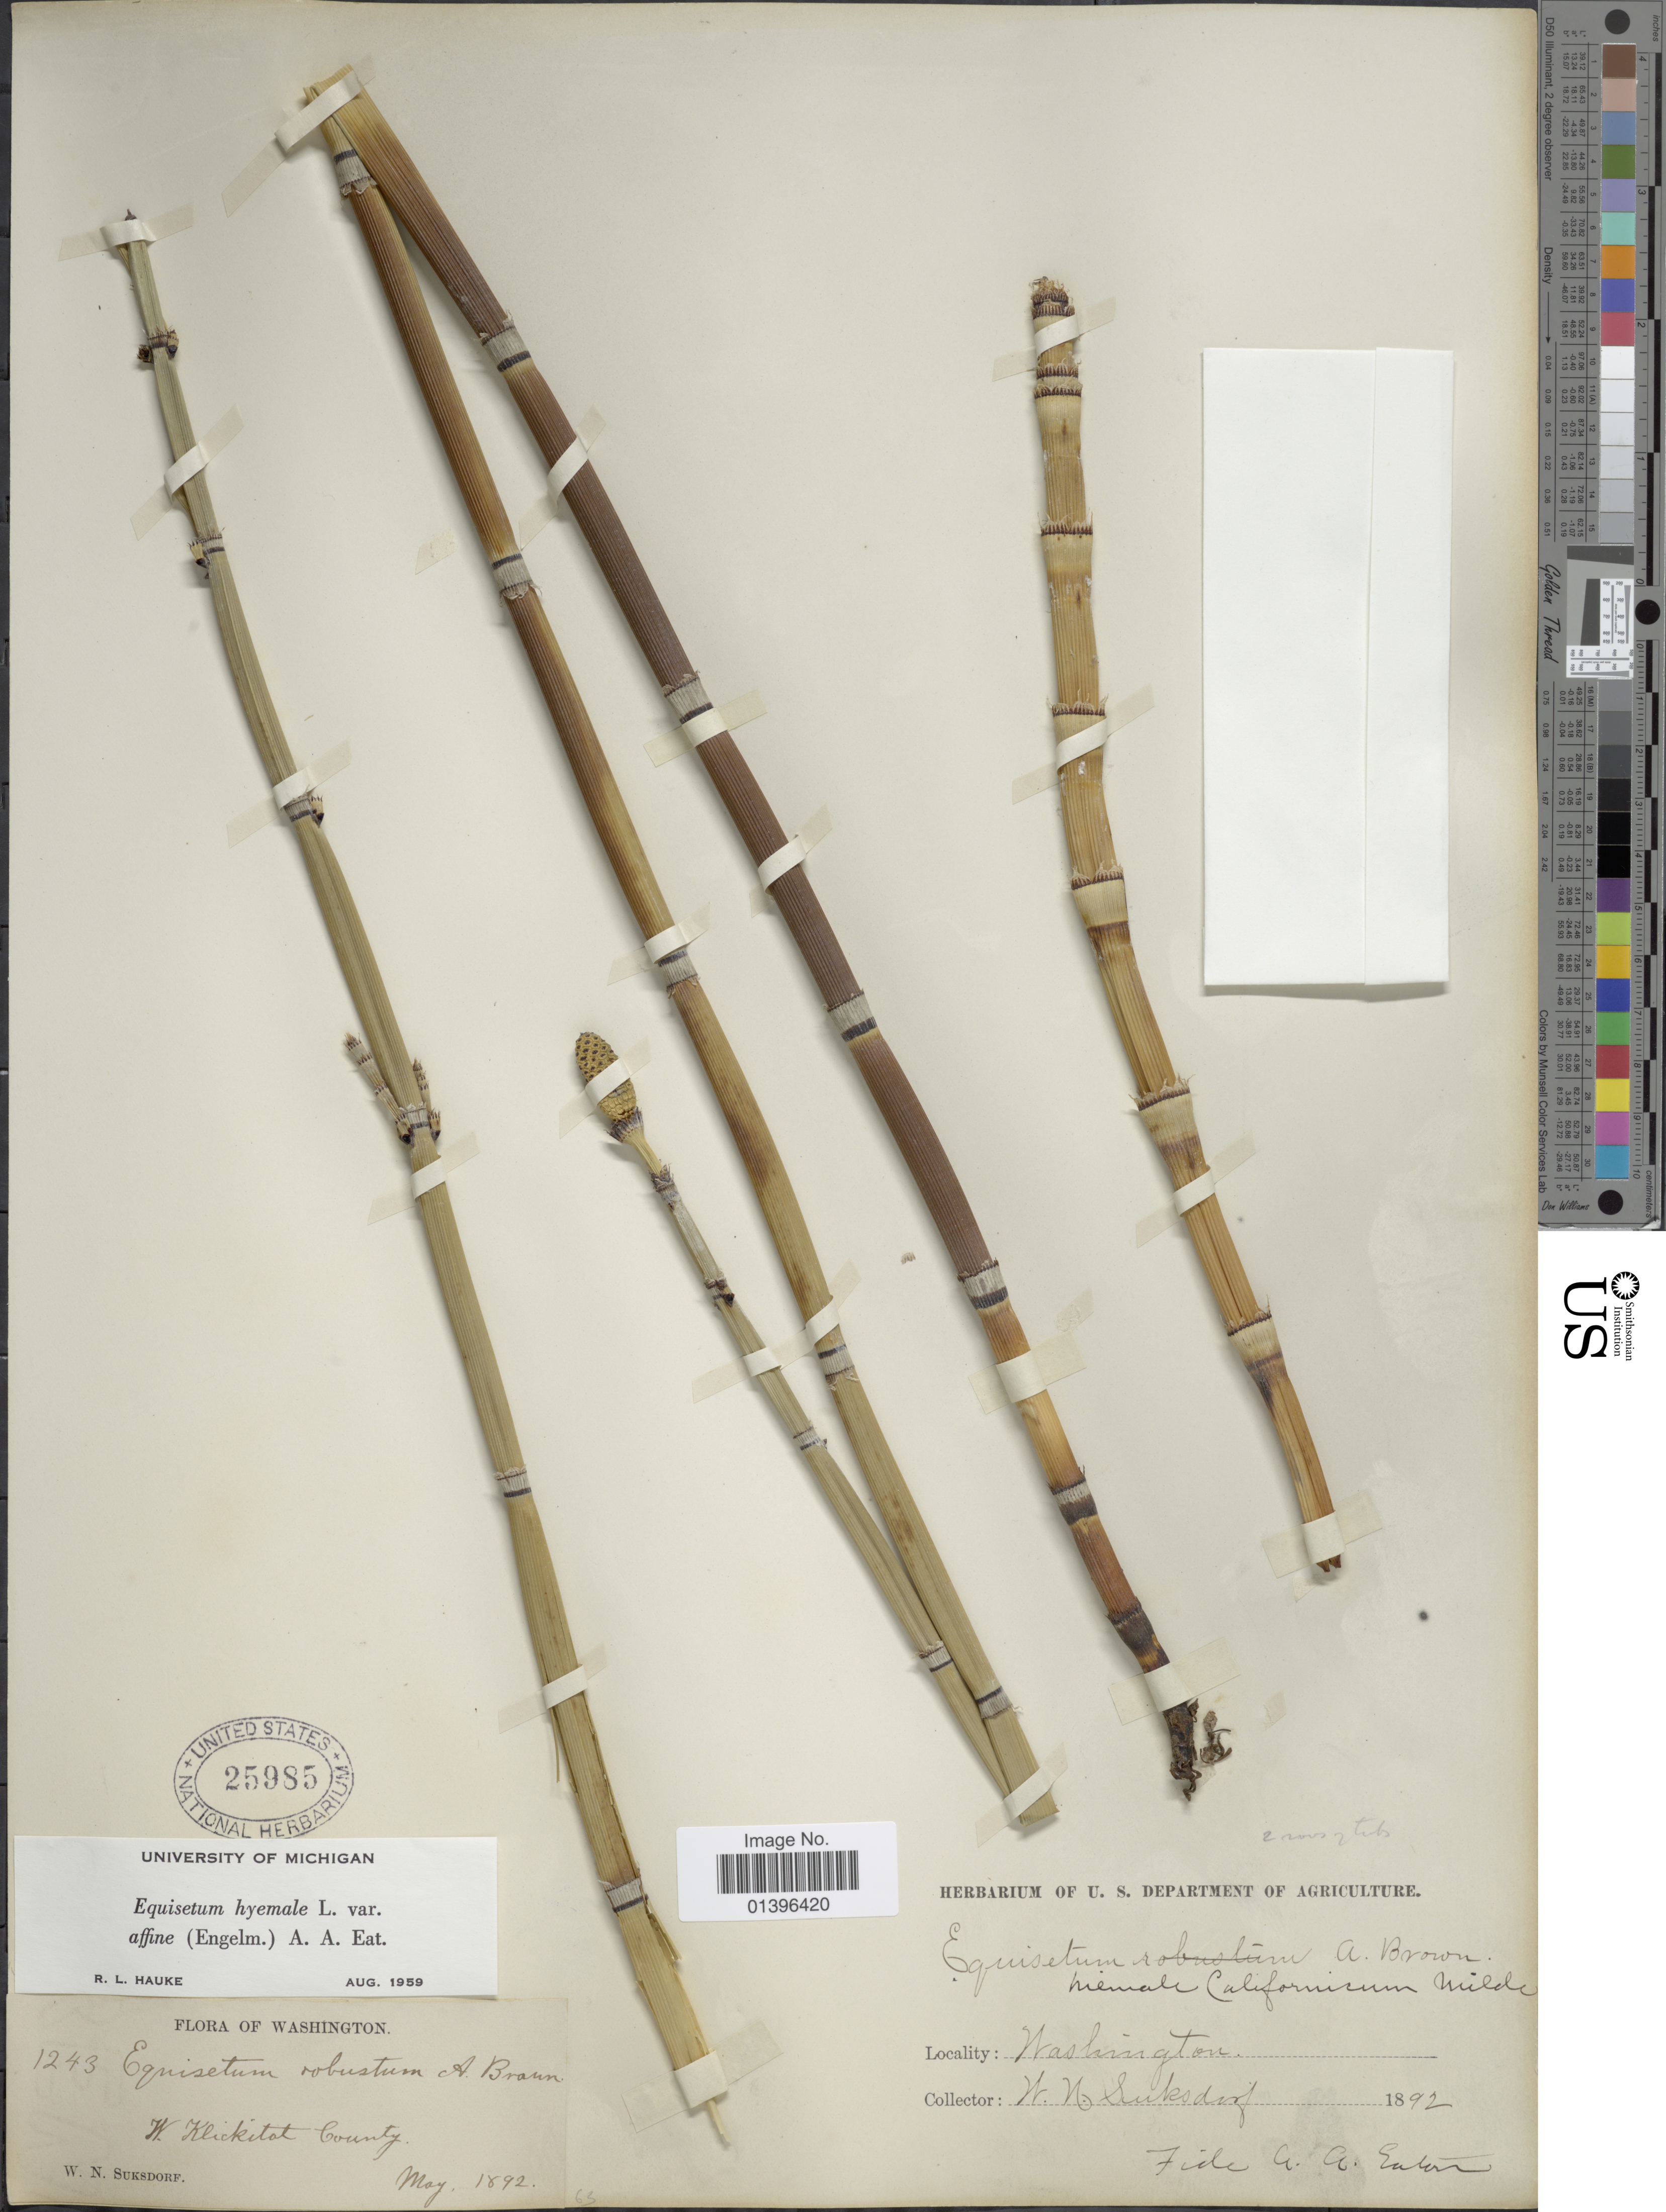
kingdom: Plantae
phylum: Tracheophyta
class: Polypodiopsida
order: Equisetales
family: Equisetaceae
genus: Equisetum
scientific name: Equisetum hyemale var. affine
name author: (Engelm.) A.A. Eaton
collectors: W. N. Suksdorf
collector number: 1243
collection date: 1892-05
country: United States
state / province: Washington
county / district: Klickitat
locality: W. Klickitat County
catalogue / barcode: US 25985